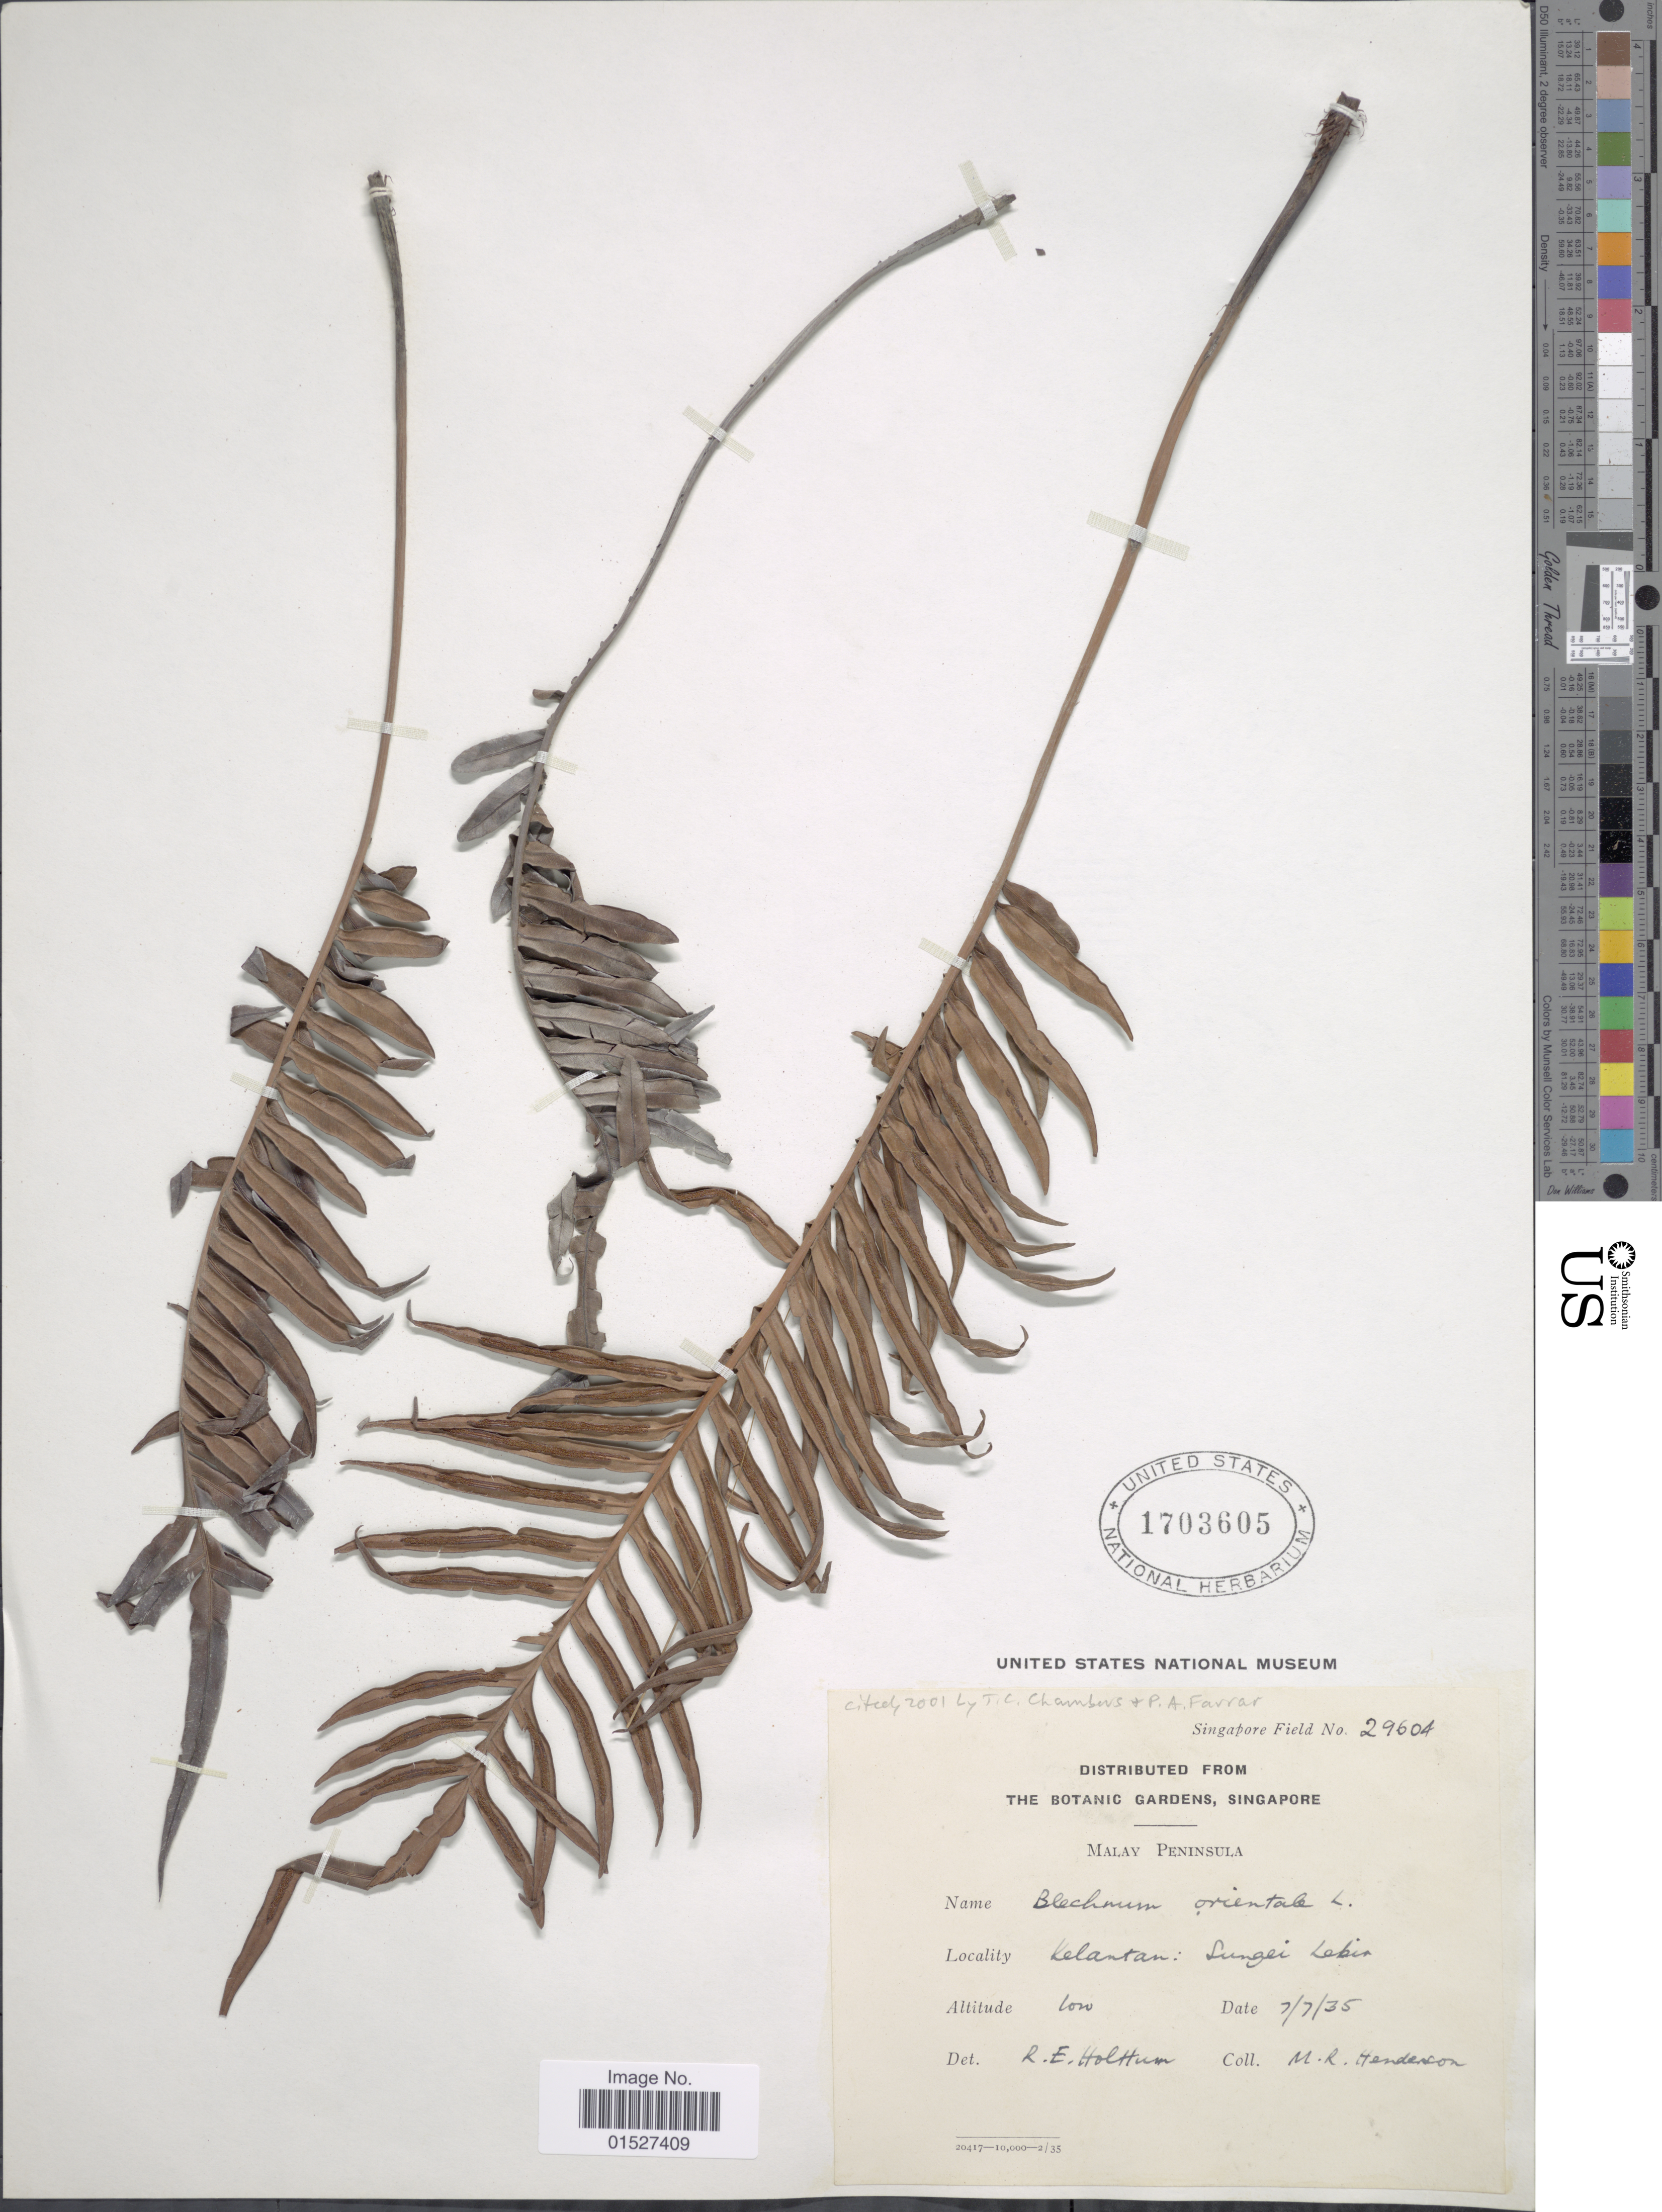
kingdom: Plantae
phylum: Tracheophyta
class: Polypodiopsida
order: Polypodiales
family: Blechnaceae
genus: Blechnum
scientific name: Blechnum orientale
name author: L.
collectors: M. Henderson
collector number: Singapore Field 29604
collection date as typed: Transcribed d/m/y: 7/7/35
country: Malaysia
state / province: Kelantan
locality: Malay Peninsula. Kelantan: Sungei Lekin.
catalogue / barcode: US 1703605